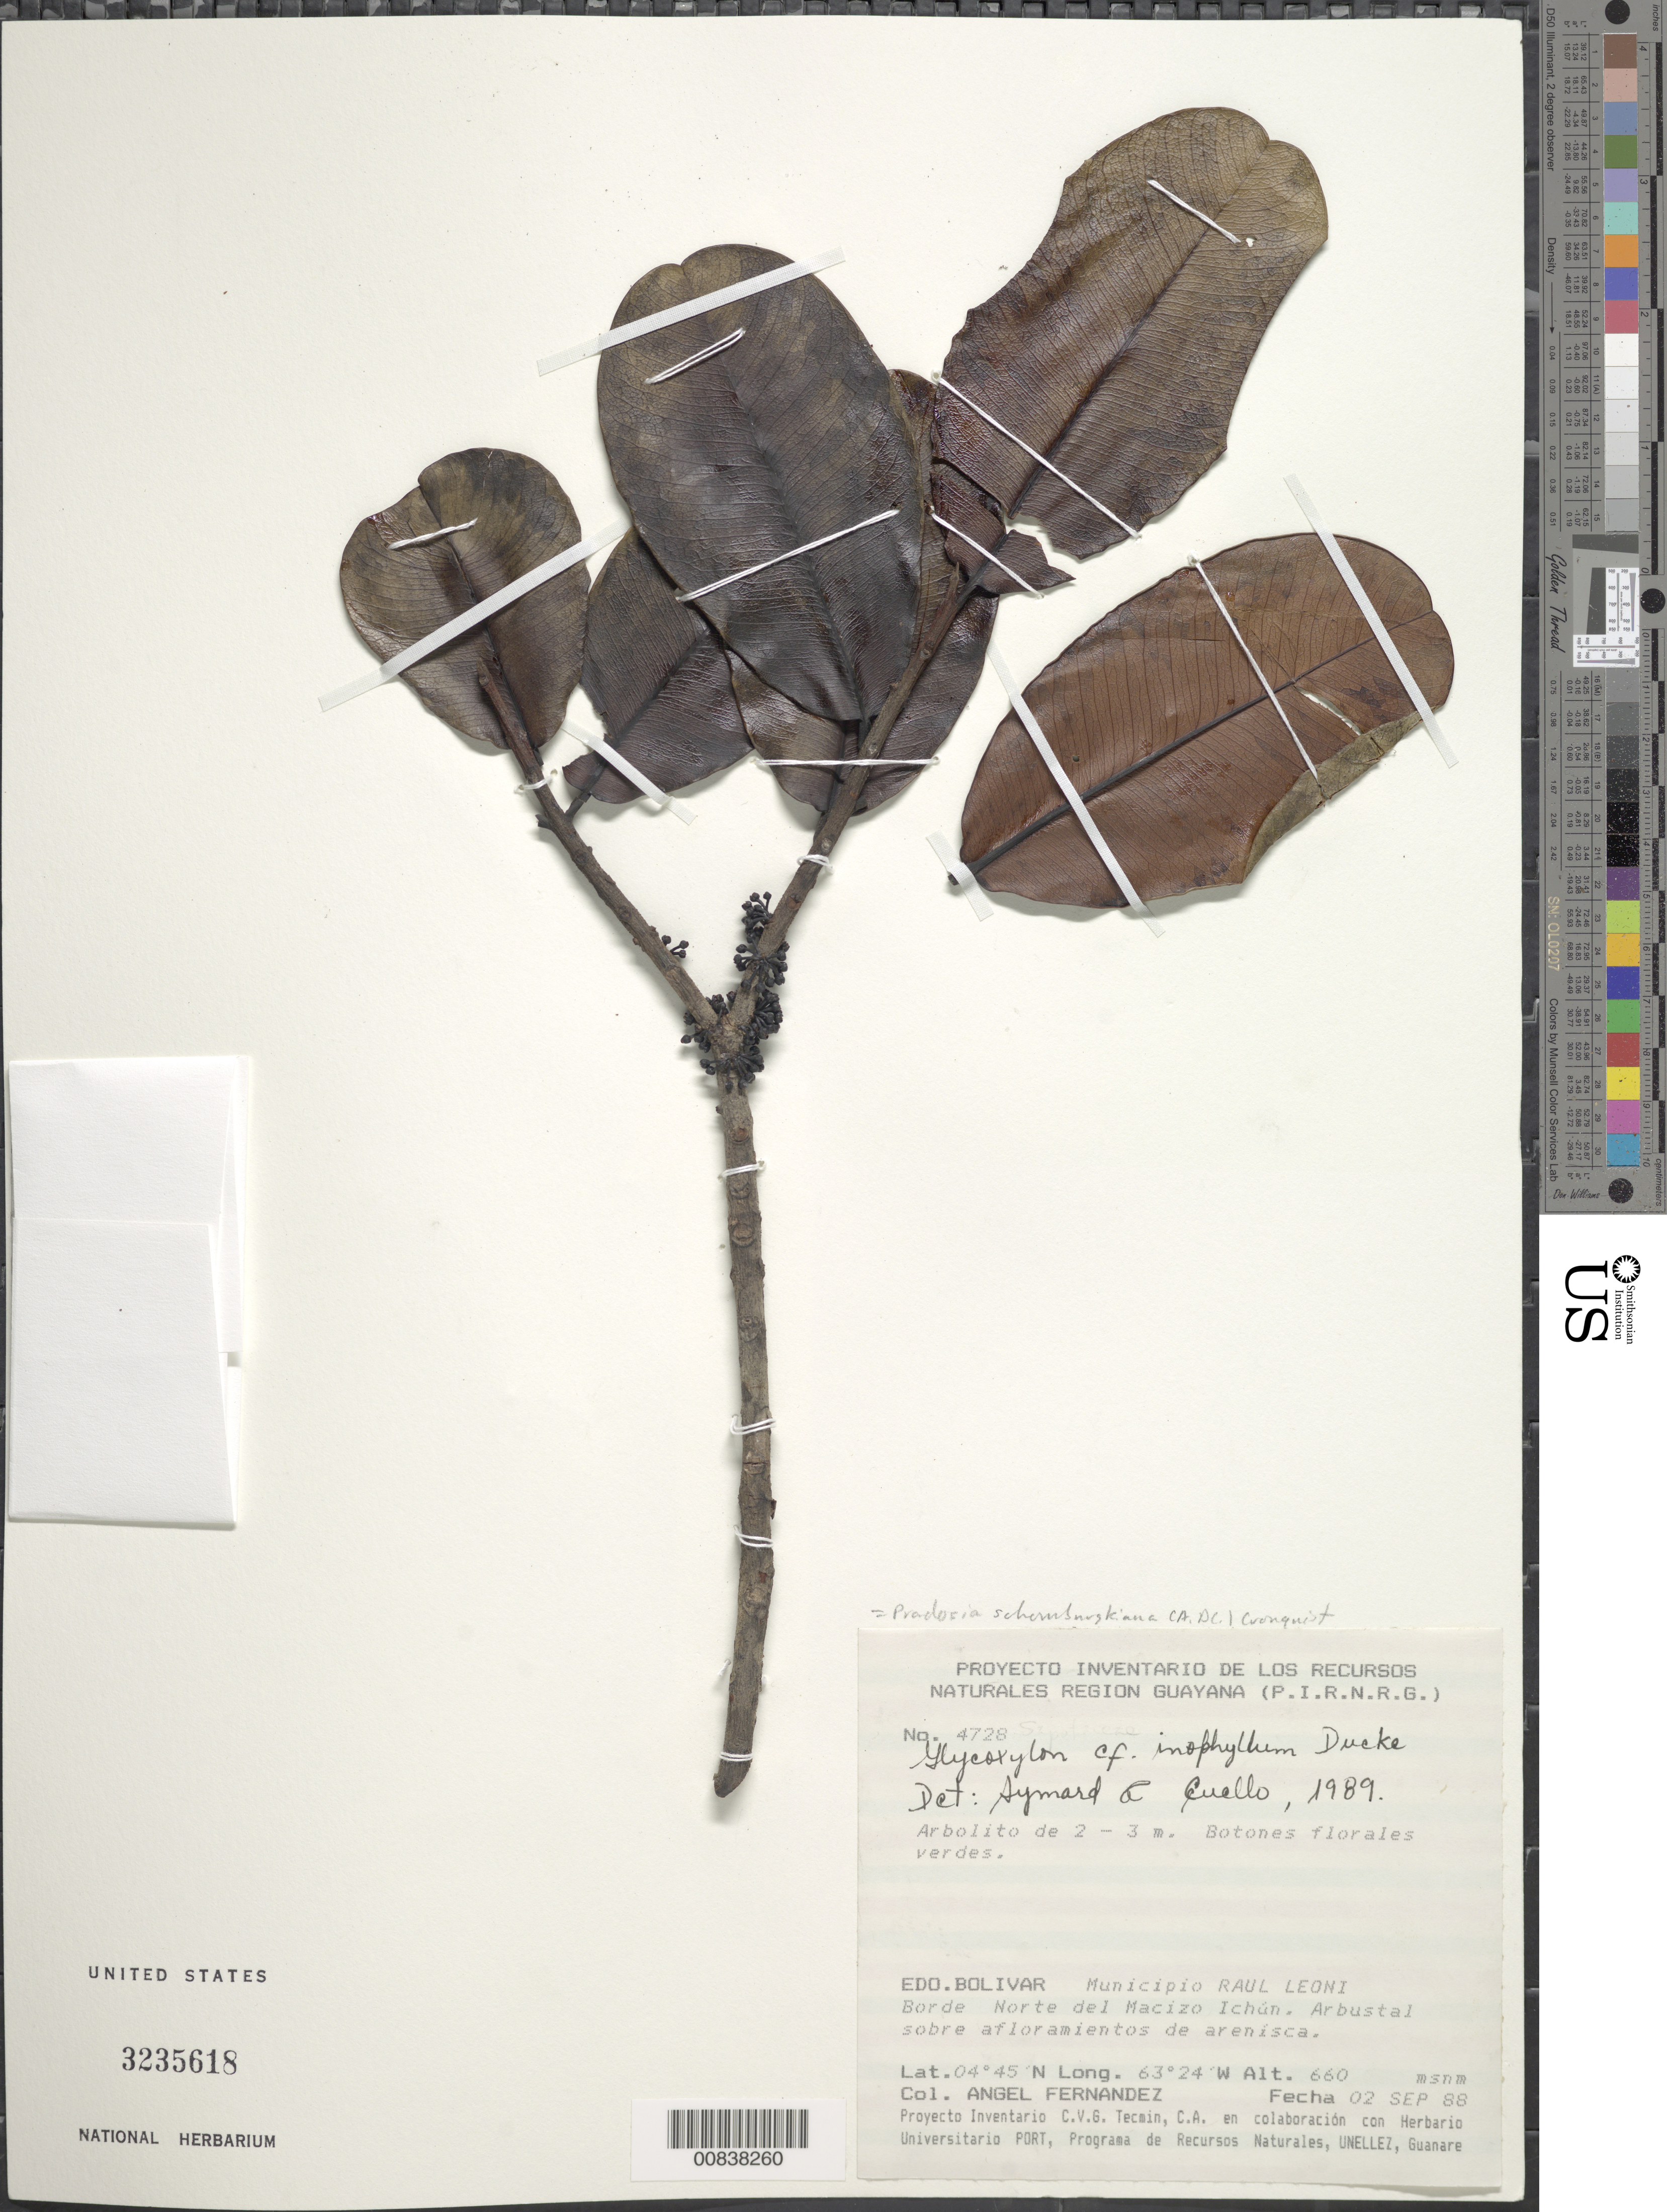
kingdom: Plantae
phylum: Tracheophyta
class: Magnoliopsida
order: Ericales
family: Sapotaceae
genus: Pradosia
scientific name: Pradosia schomburgkiana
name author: (A. DC.) Cronq.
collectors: A. Fernández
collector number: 4728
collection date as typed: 2-Sep-88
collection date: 1988-09-02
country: Venezuela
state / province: Bolívar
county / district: Angostura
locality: Mun. Raúl Leoni [=Angostura], borde Norte del Macizo Ichún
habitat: Arbustal sobre afloramientos de arenisca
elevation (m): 660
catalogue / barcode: US 3235618